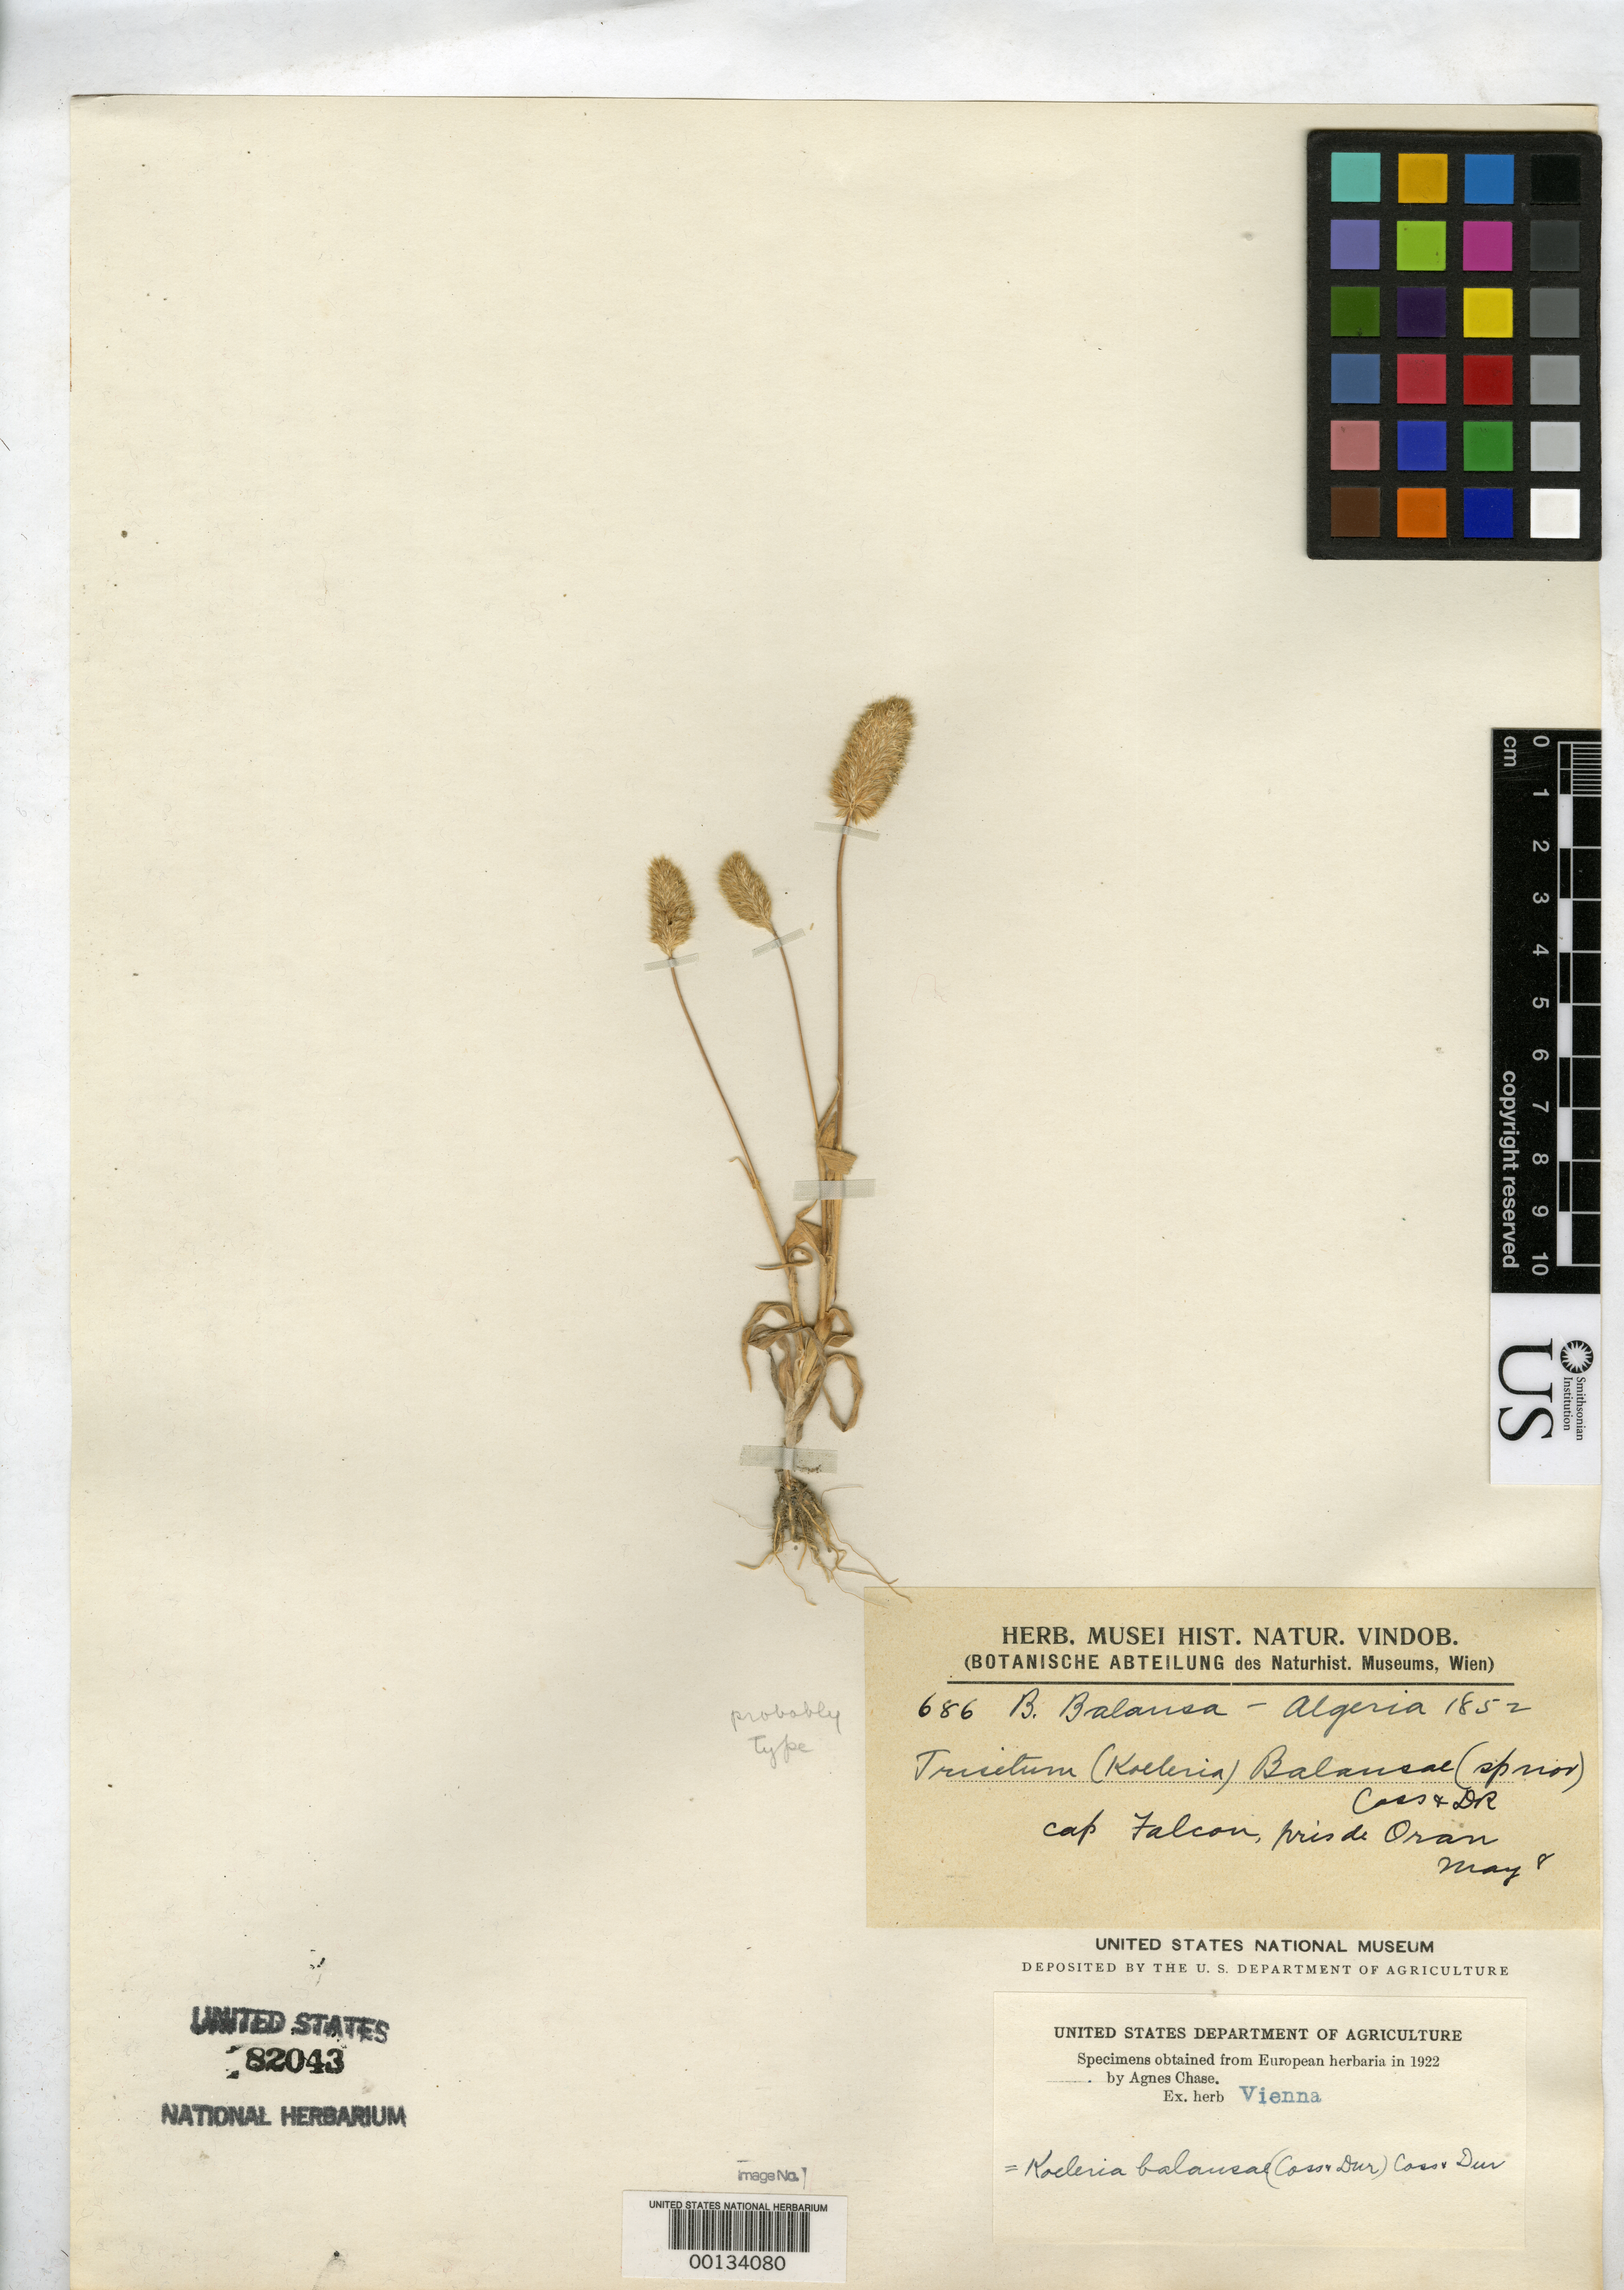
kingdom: Plantae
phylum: Tracheophyta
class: Liliopsida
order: Poales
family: Poaceae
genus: Koeleria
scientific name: Koeleria balansae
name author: Coss. & Durieu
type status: Type Collection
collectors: B. Balansa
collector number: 686 Pl. Alger.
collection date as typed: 08 May 1852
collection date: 1852-05-08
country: Algeria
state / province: Oran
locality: Falcon, Pris de Oran.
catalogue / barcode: US 82043